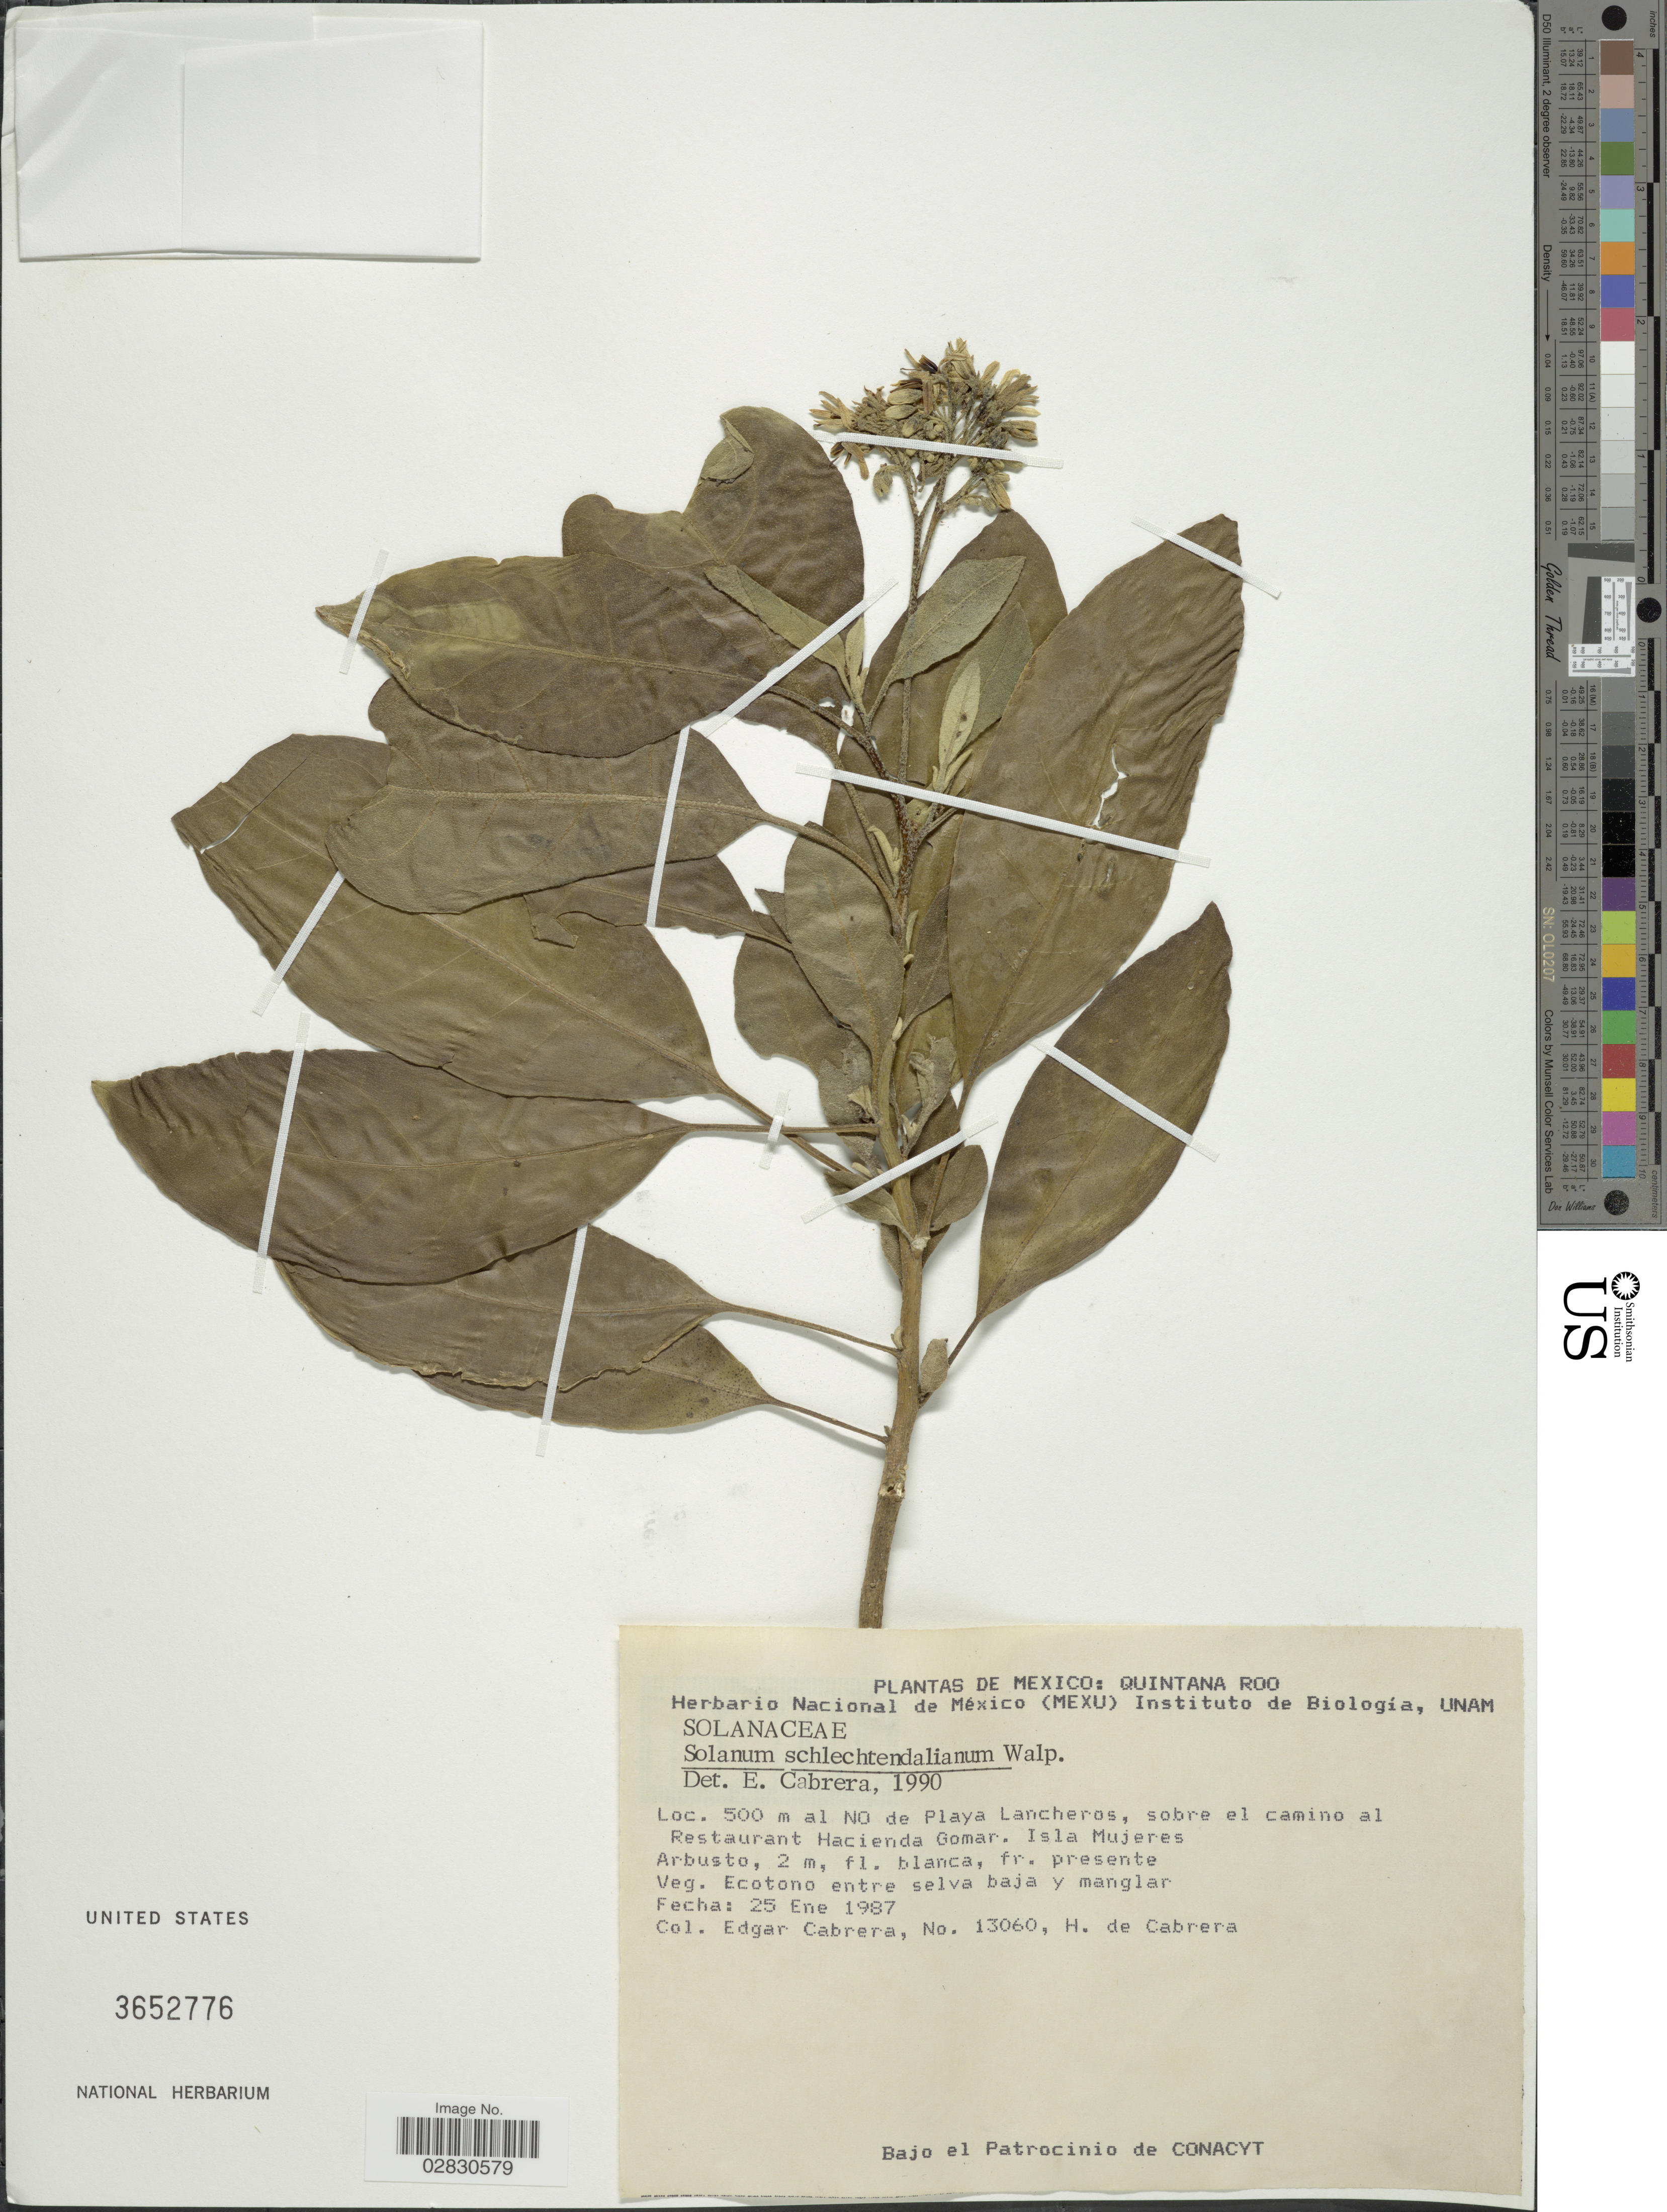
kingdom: Plantae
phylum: Tracheophyta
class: Magnoliopsida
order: Solanales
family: Solanaceae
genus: Solanum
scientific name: Solanum schlechtendalianum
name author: Walp.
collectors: E. Cabrera & H. de Cabrera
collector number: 13060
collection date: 1987-01-25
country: Mexico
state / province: Quintana Roo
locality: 500 m al NO de Playa Lancheros, sobre el camino al Restaurant Hacienda Gomar. Isla Mujeres.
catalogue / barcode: US 3652776